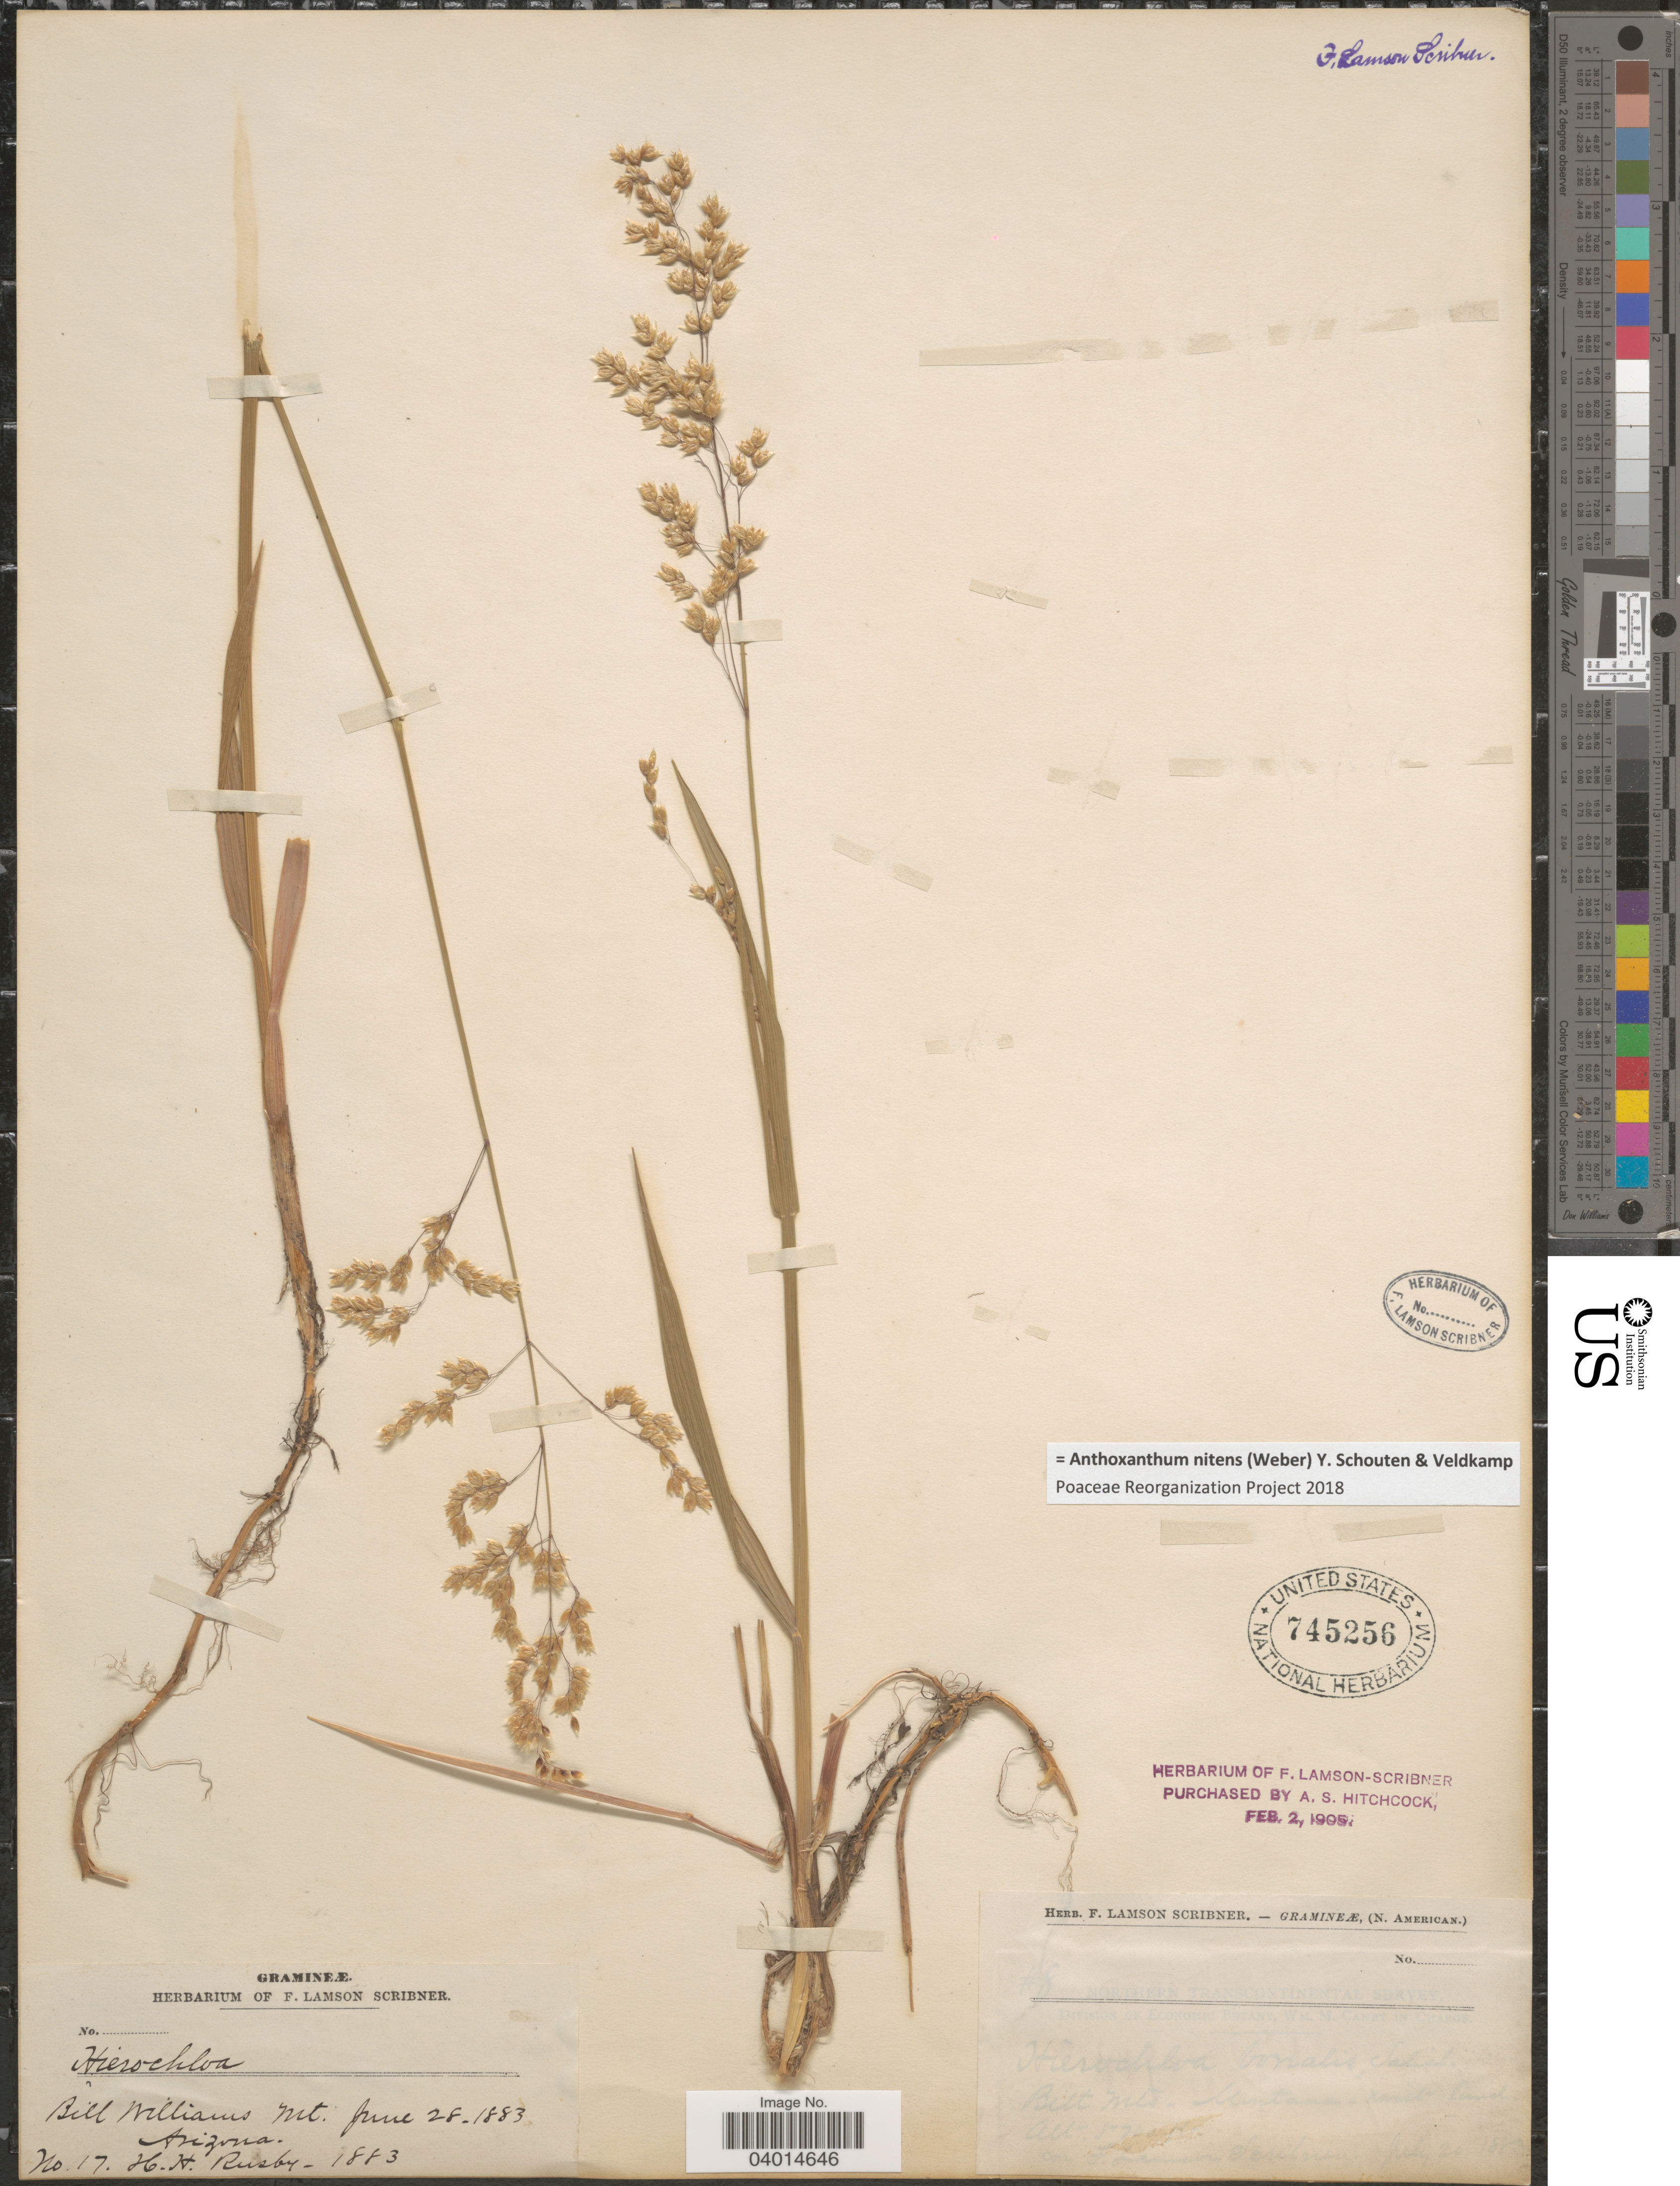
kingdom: Plantae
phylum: Tracheophyta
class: Liliopsida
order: Poales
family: Poaceae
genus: Anthoxanthum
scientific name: Anthoxanthum nitens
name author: (G.H. Weber) R.T.A. Schouten & Veldkamp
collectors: H. H. Rusby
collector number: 17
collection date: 1883-06-28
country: United States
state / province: Arizona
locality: Bill Williams Mt.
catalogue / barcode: US 745256